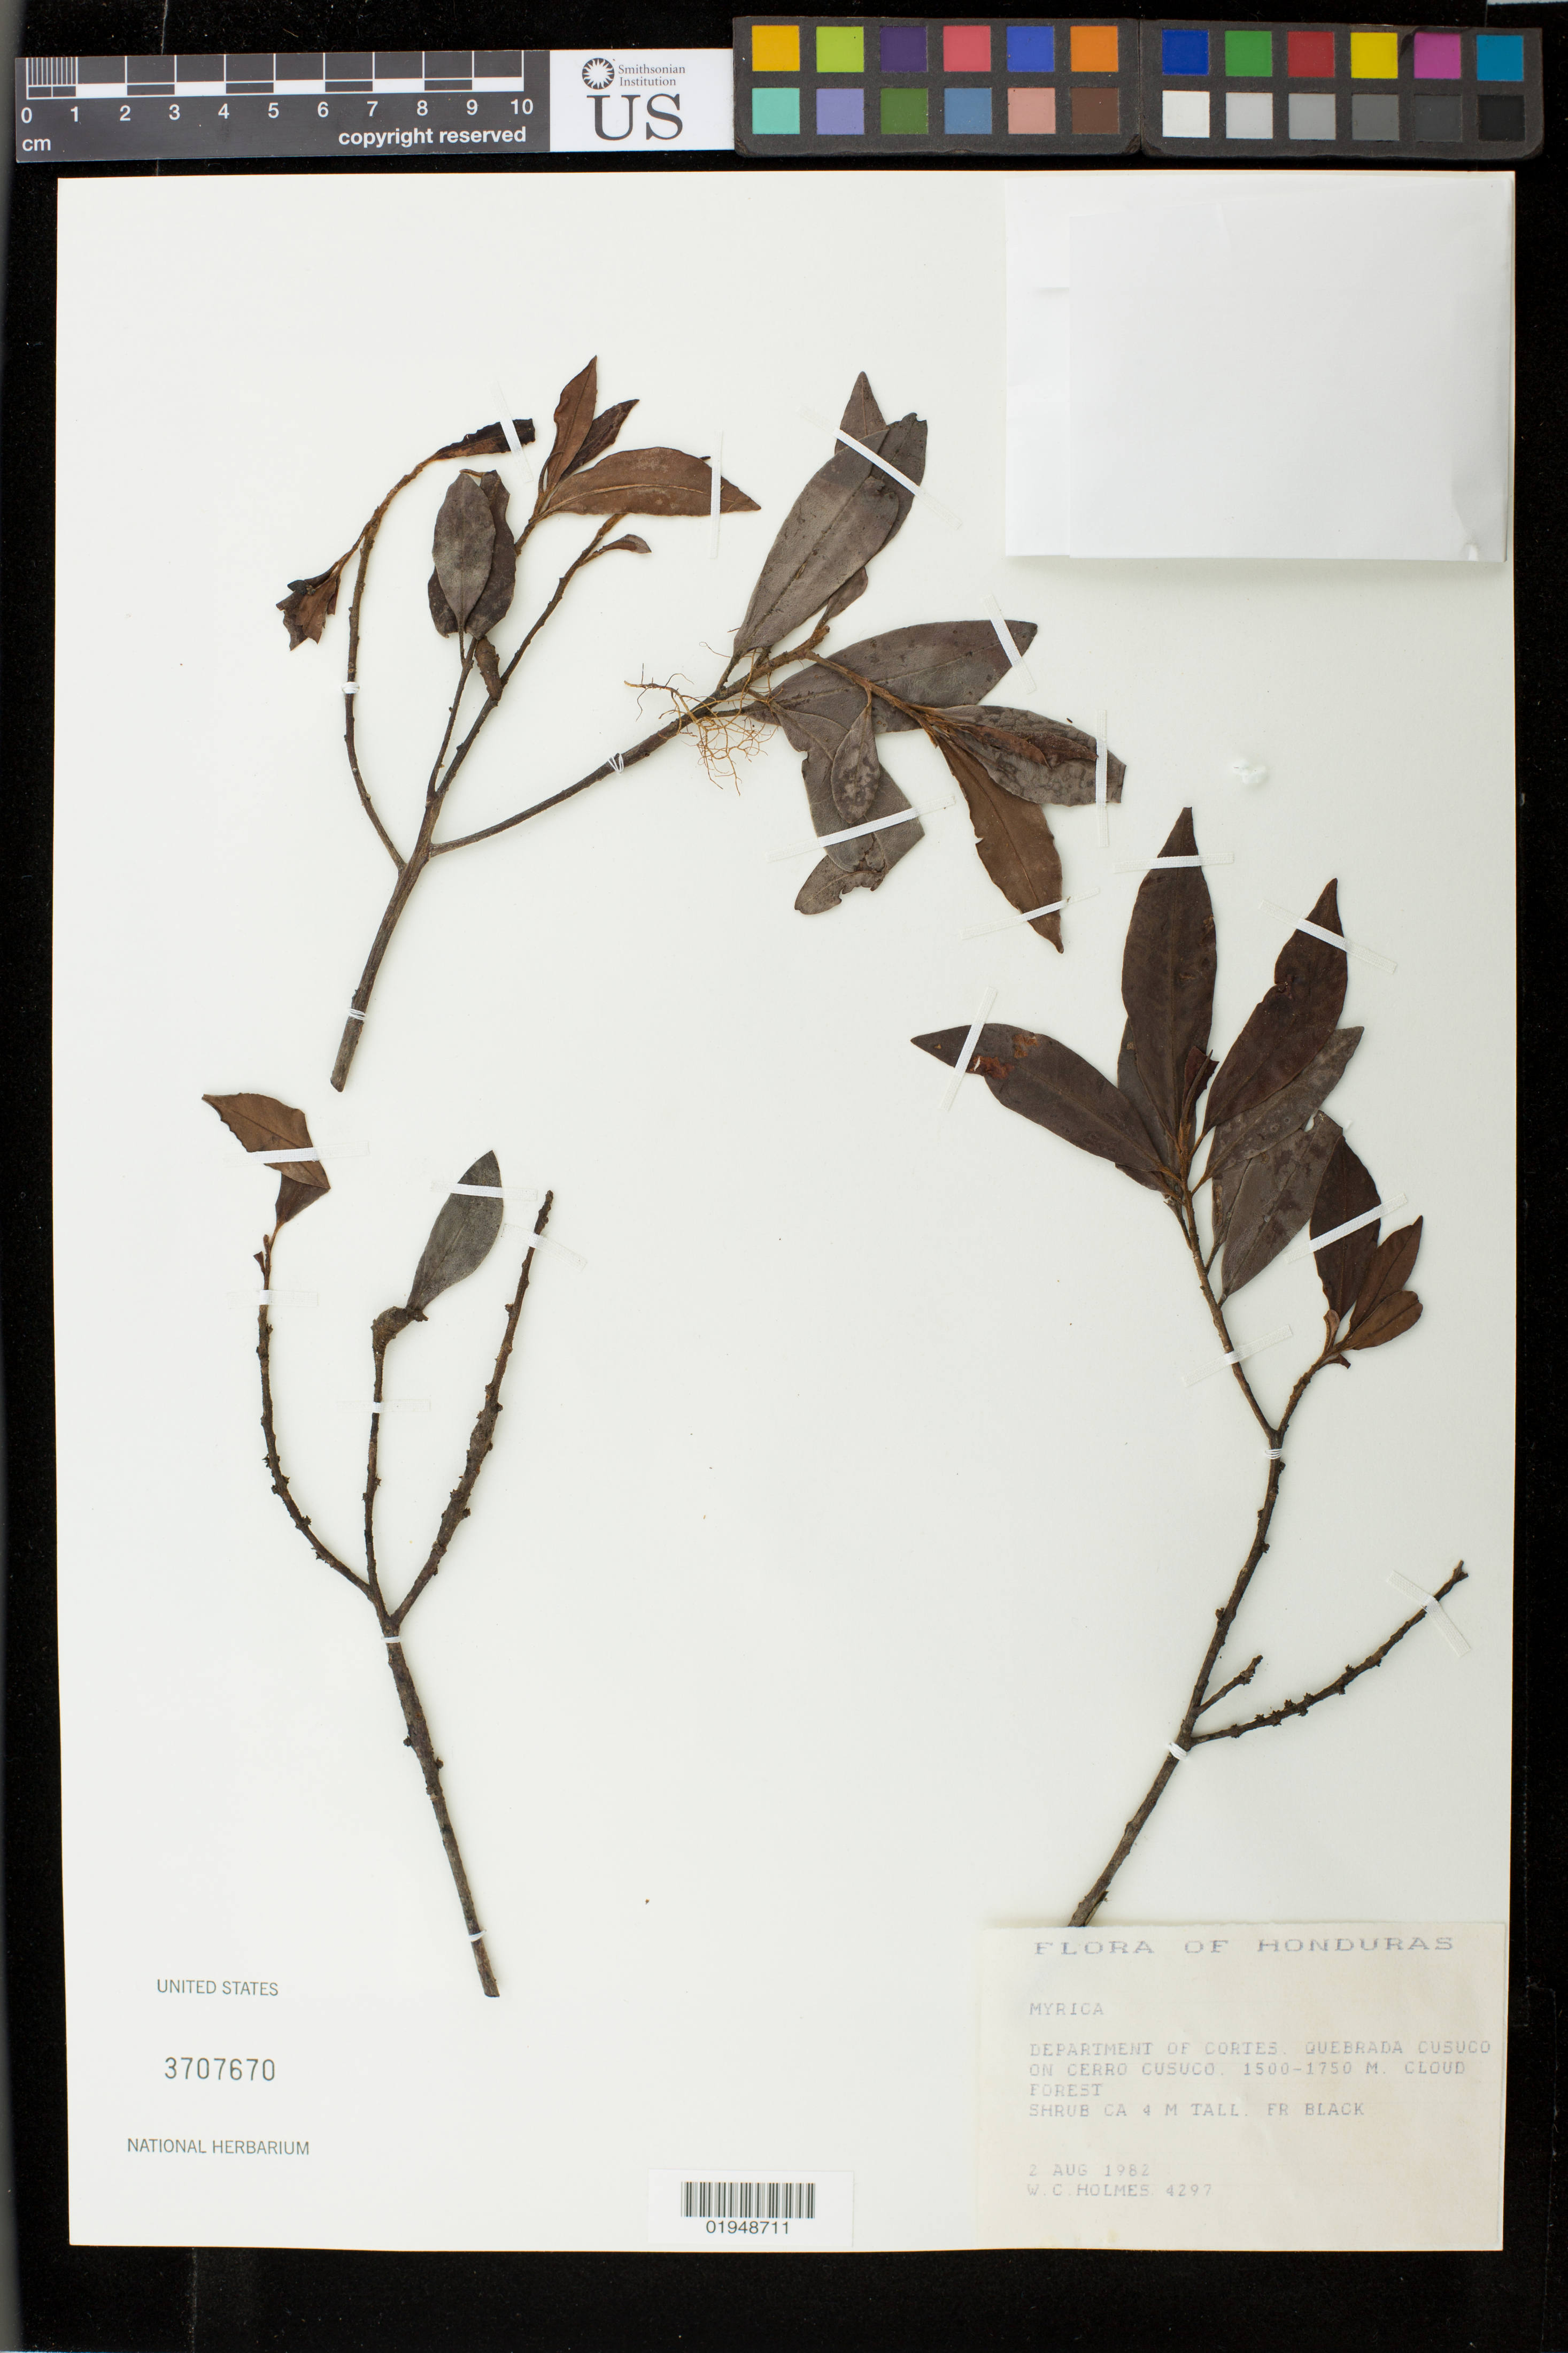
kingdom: Plantae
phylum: Tracheophyta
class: Magnoliopsida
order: Fagales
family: Myricaceae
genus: Myrica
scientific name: Myrica sp.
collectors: W. C. Holmes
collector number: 4260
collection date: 1982-08-01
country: Honduras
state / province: Cortés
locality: Quebrada Cusuco on Cerro Cusuco.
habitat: Cloud Forest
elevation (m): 1500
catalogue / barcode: US 3707670